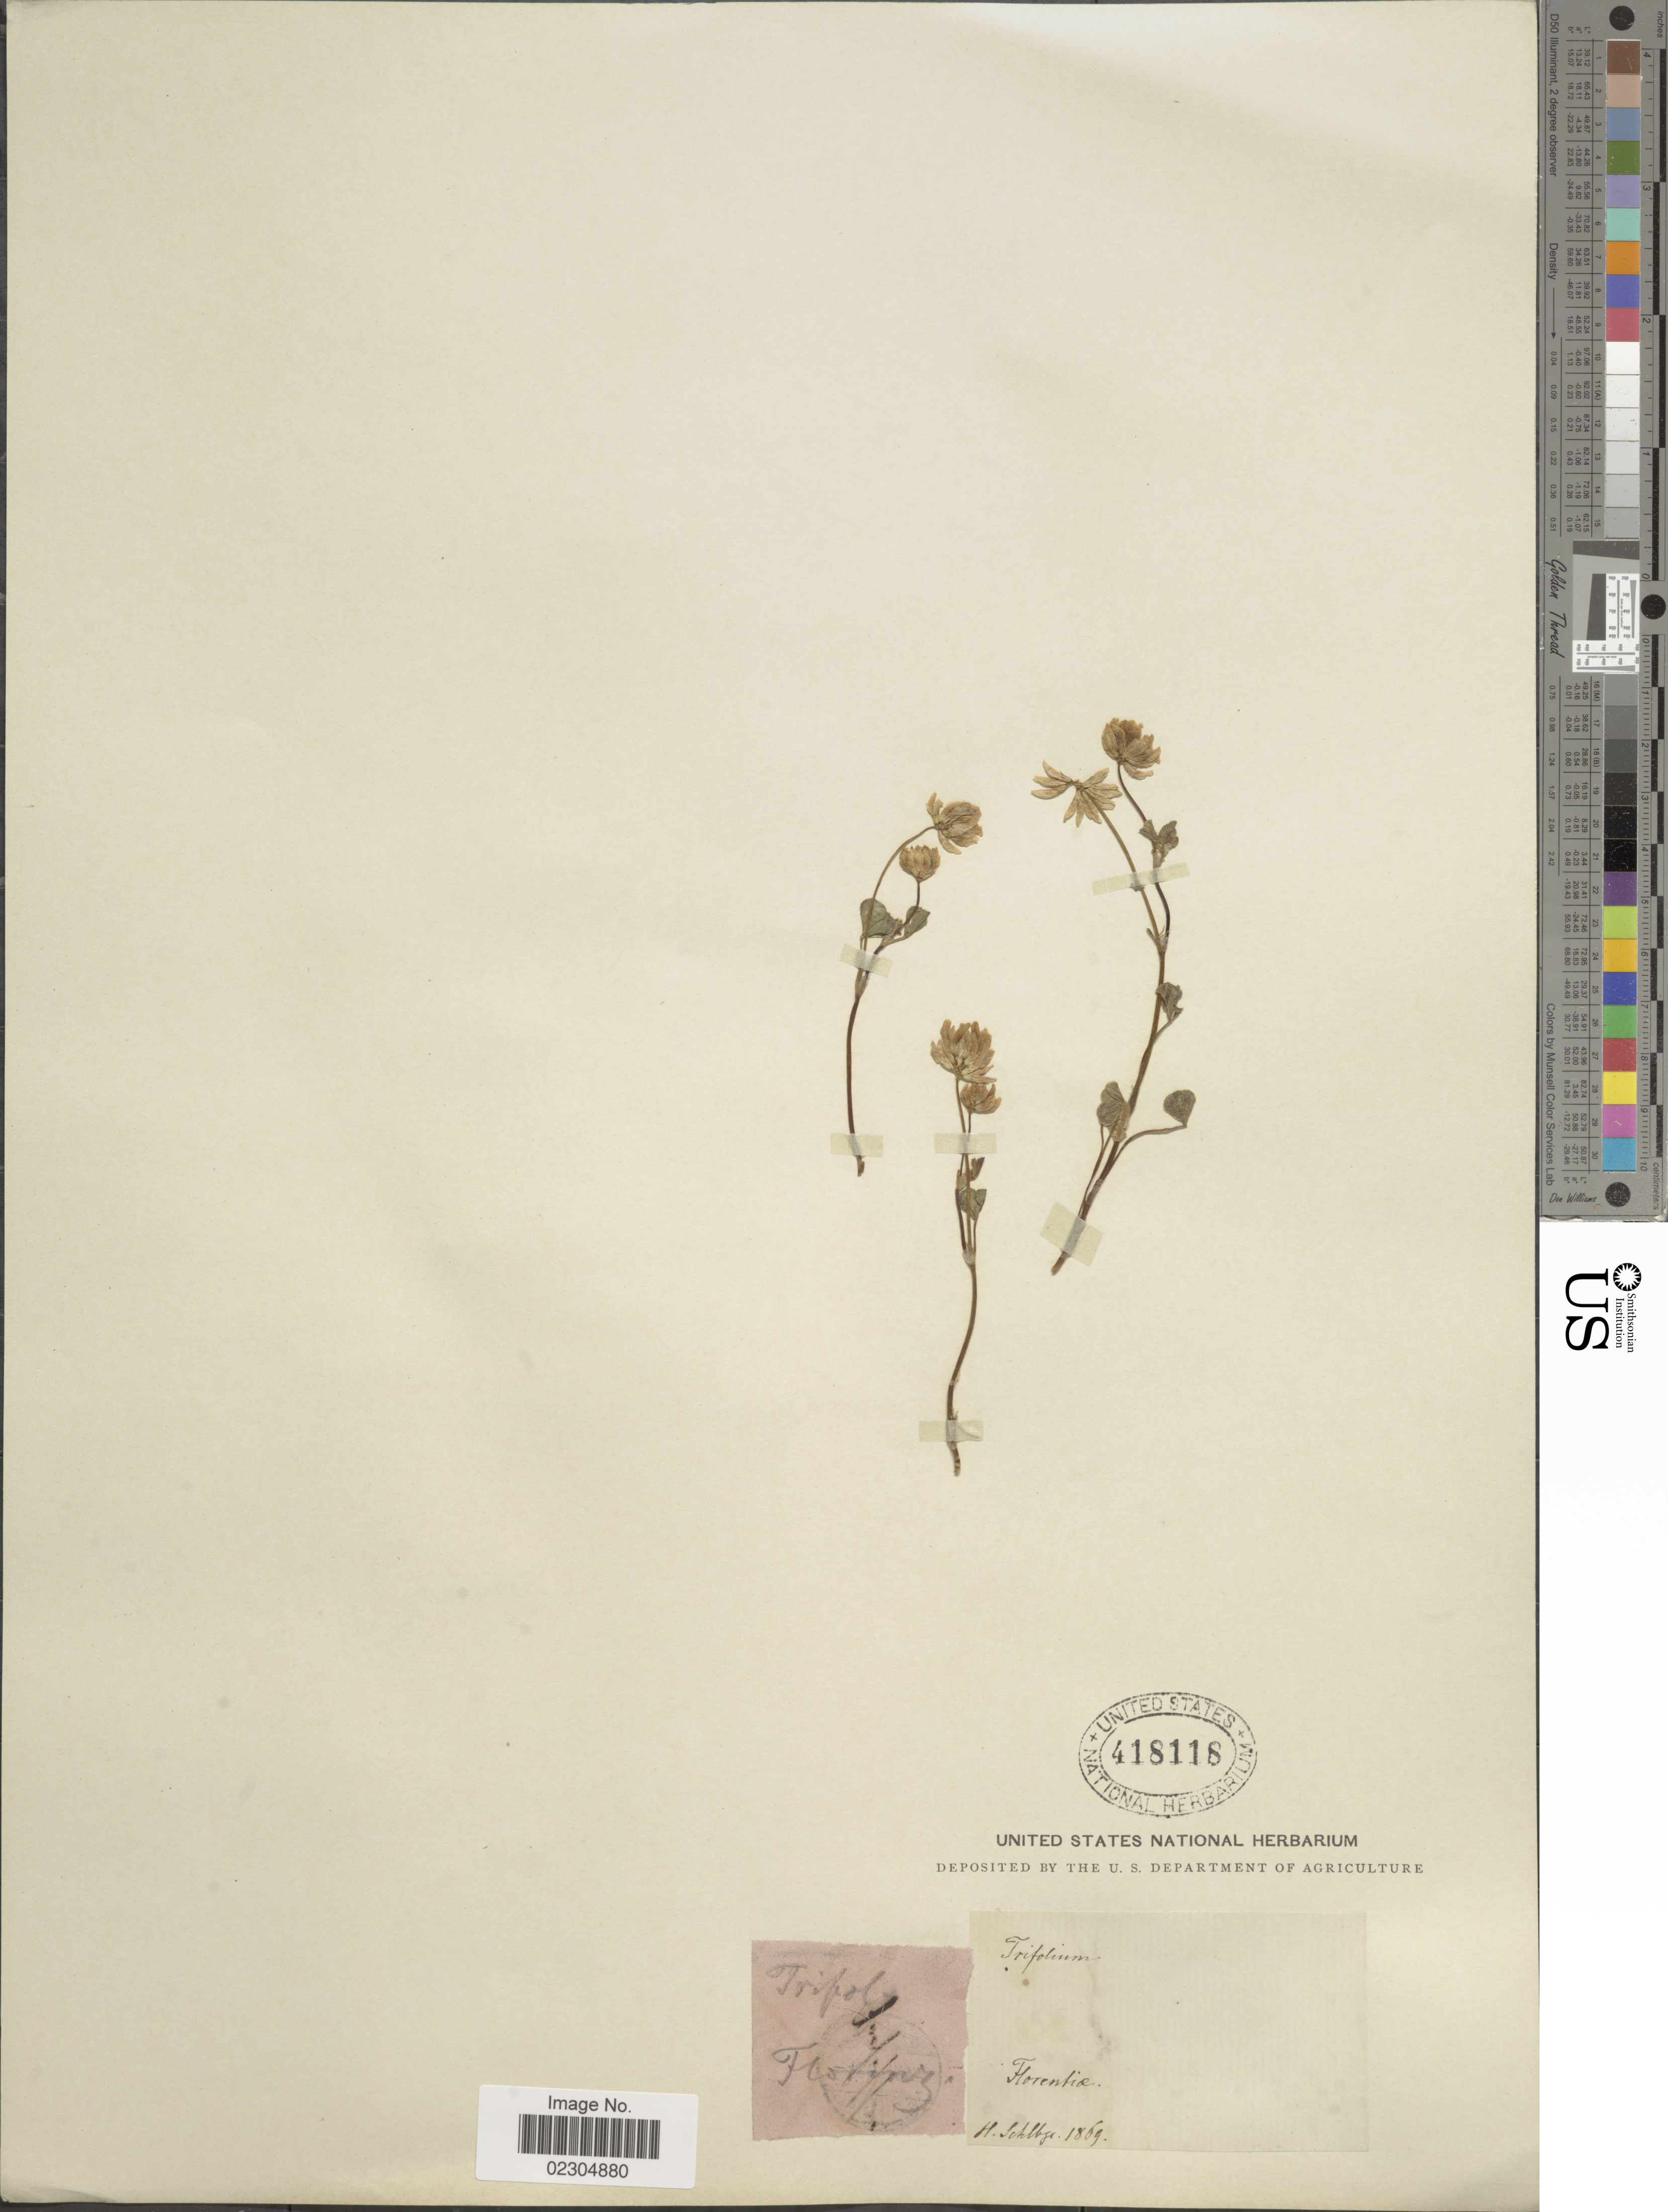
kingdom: Plantae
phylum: Tracheophyta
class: Magnoliopsida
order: Fabales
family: Fabaceae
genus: Trifolium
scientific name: Trifolium sp.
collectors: H. Schlbgr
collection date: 1869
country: Italy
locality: Florentiae [interpreted]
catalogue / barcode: US 418118